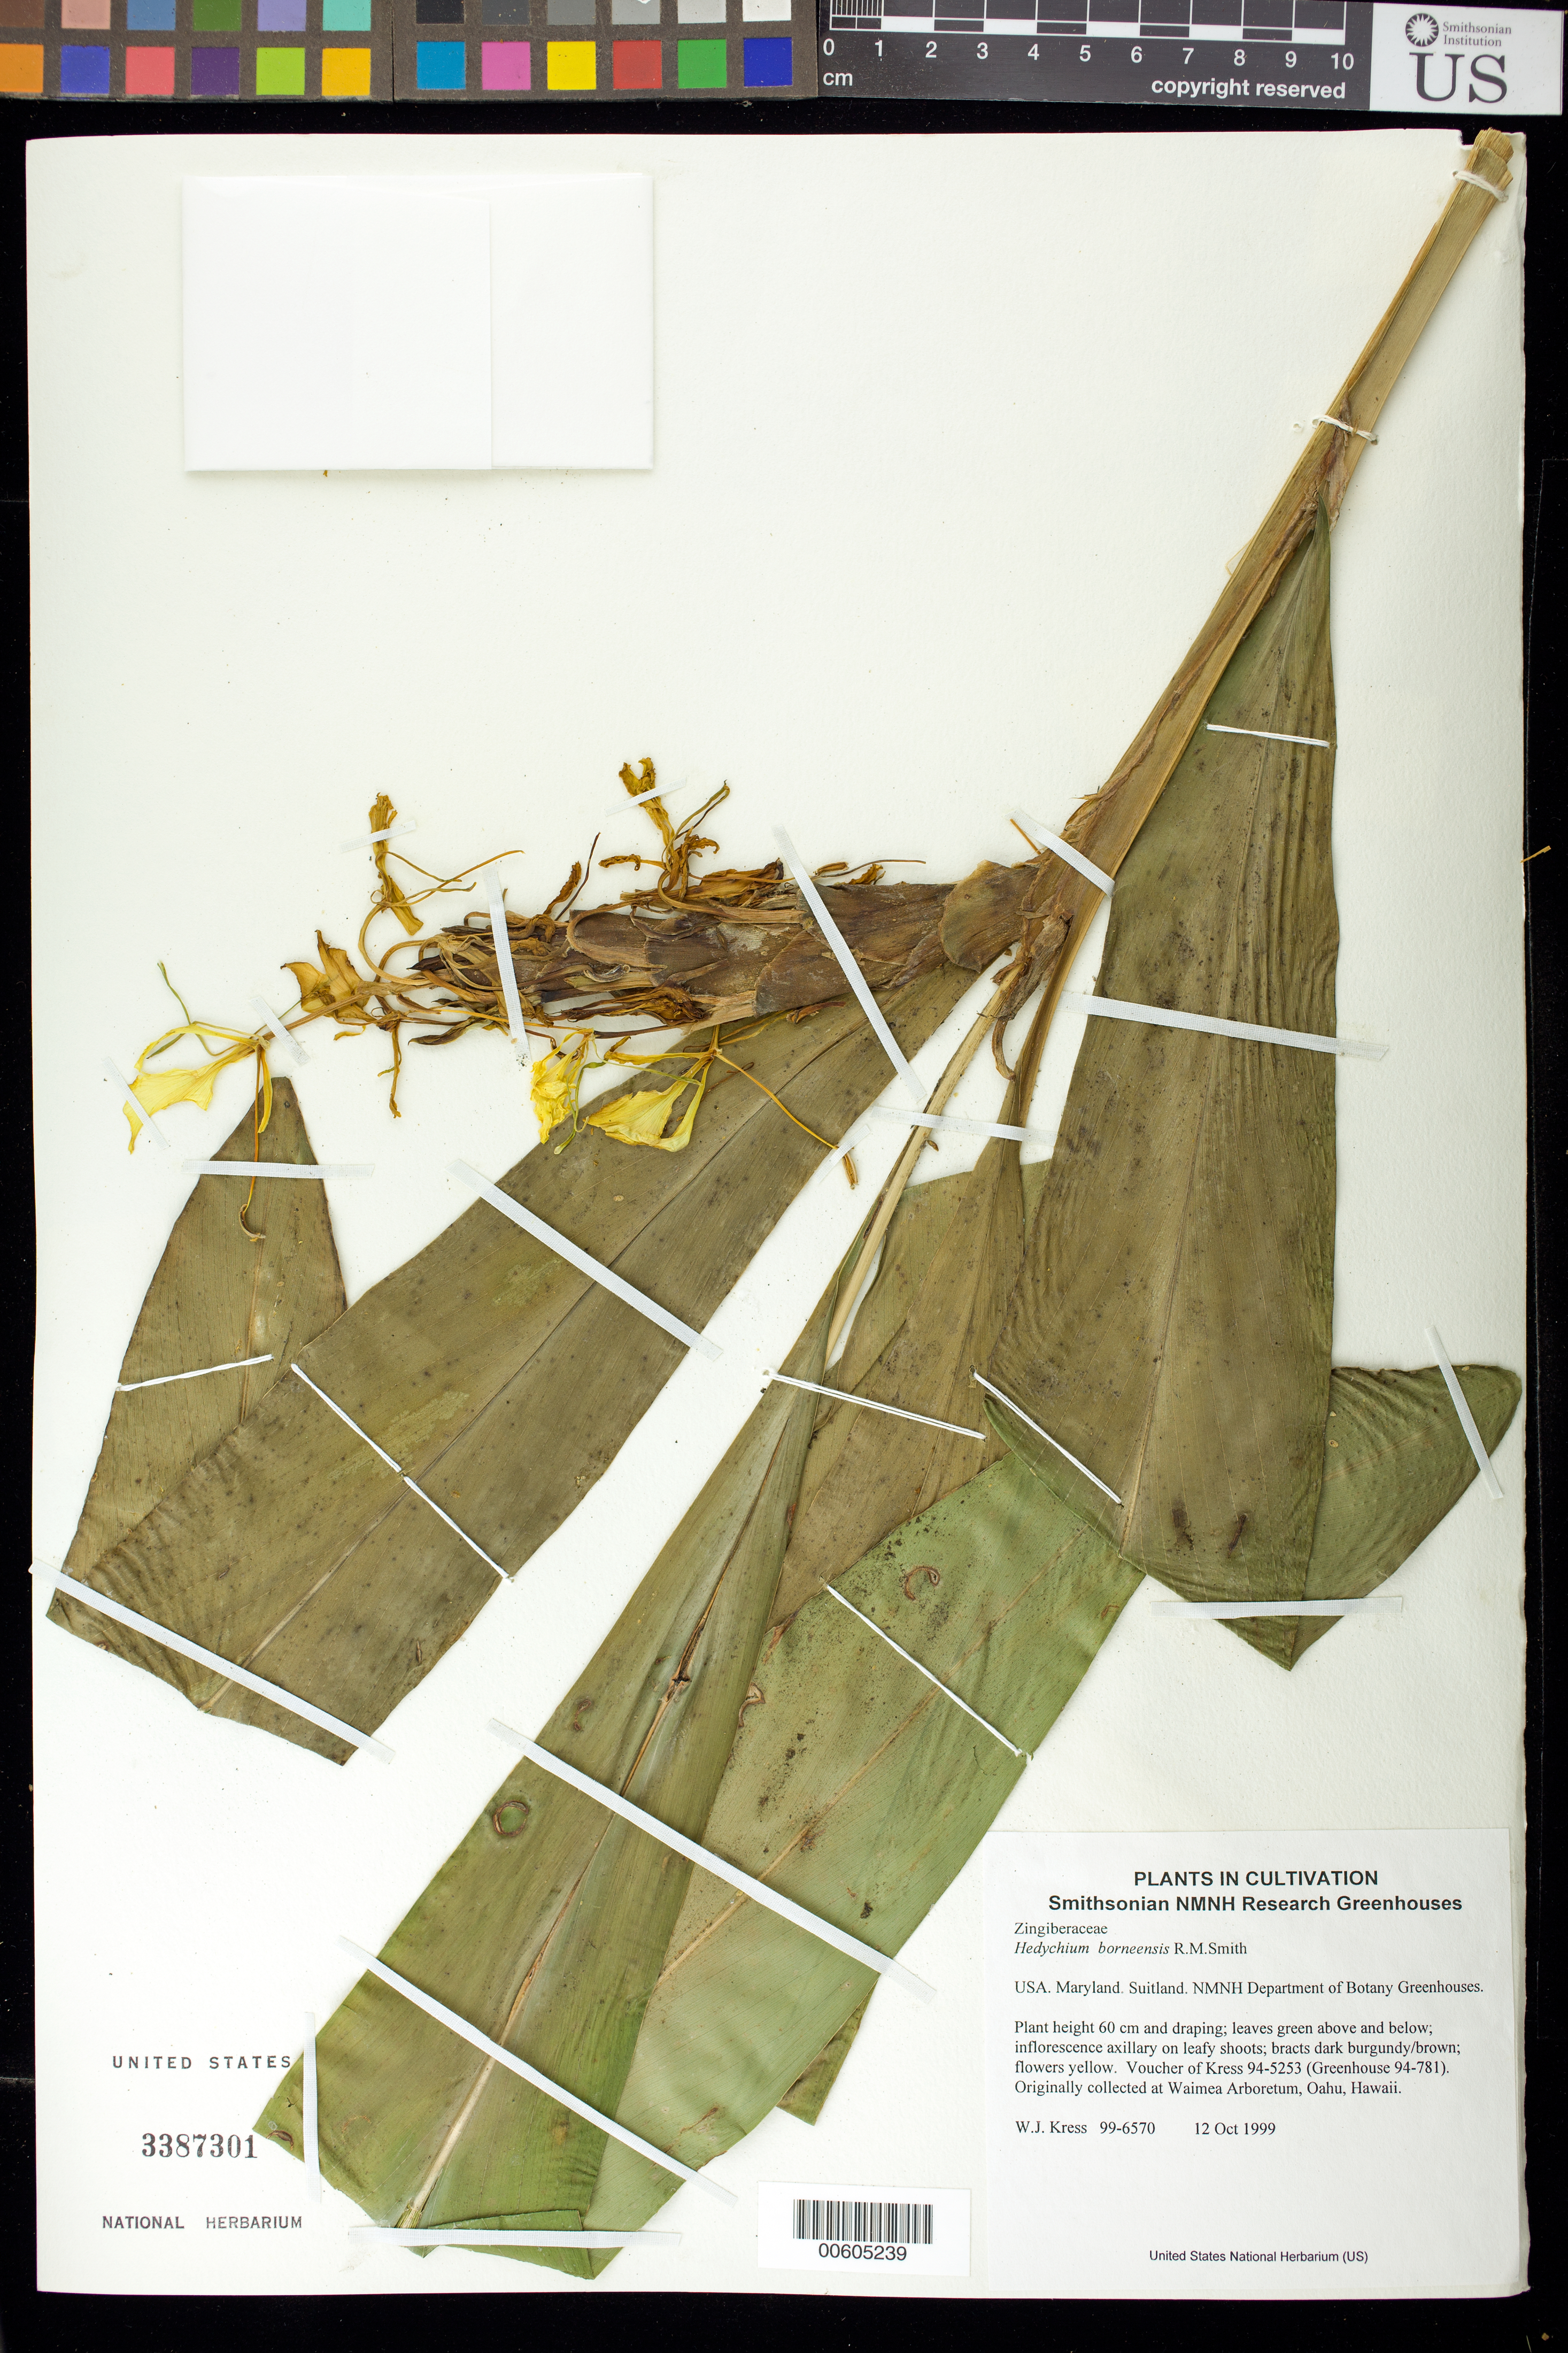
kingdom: Plantae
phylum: Tracheophyta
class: Liliopsida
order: Zingiberales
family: Zingiberaceae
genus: Hedychium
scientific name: Hedychium borneense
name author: R.M. Sm.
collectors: W. J. Kress & M. Bordelon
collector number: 99-6570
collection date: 1999-10-12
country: United States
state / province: Maryland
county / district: Prince George's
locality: NMNH Botany Research Greenhouses. Suitland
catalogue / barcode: US 3387301